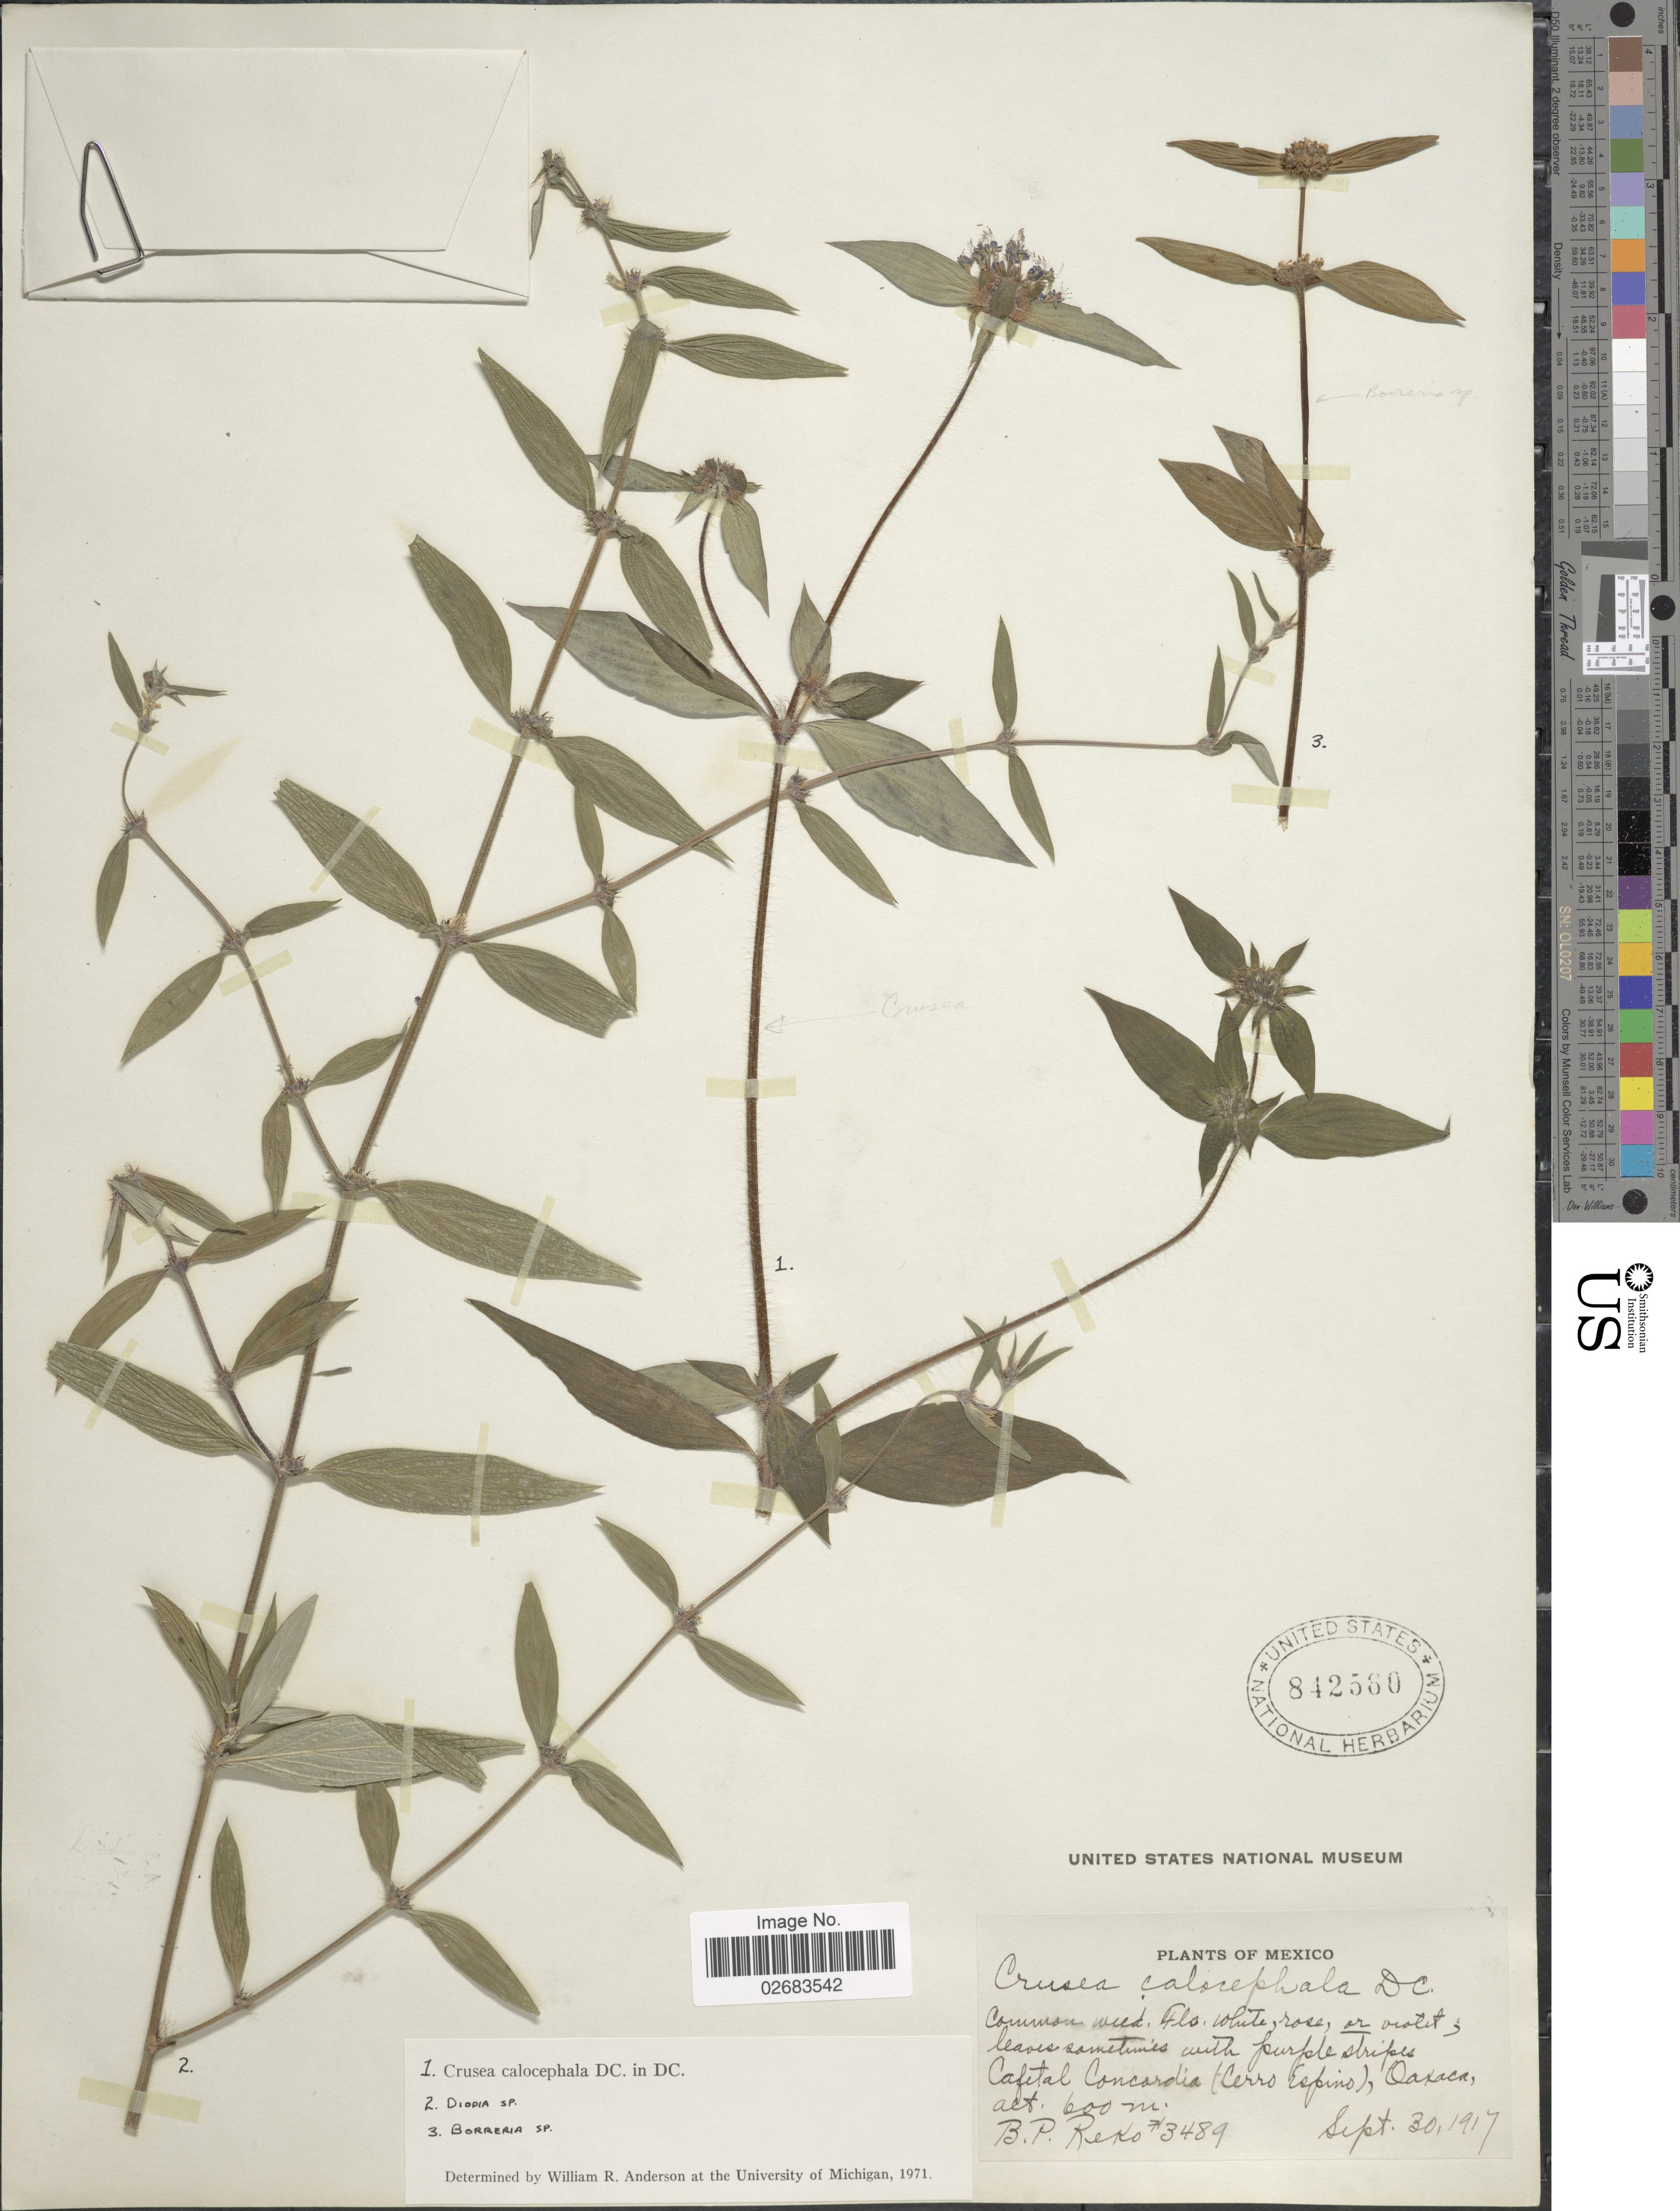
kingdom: Plantae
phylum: Tracheophyta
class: Magnoliopsida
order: Gentianales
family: Rubiaceae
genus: Crusea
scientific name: Crusea calocephala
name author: DC.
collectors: B. P. Reko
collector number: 3489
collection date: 1917-09-30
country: Mexico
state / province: Oaxaca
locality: Cafetal Concordia (Cerro Espino)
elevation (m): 600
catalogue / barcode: US 842560